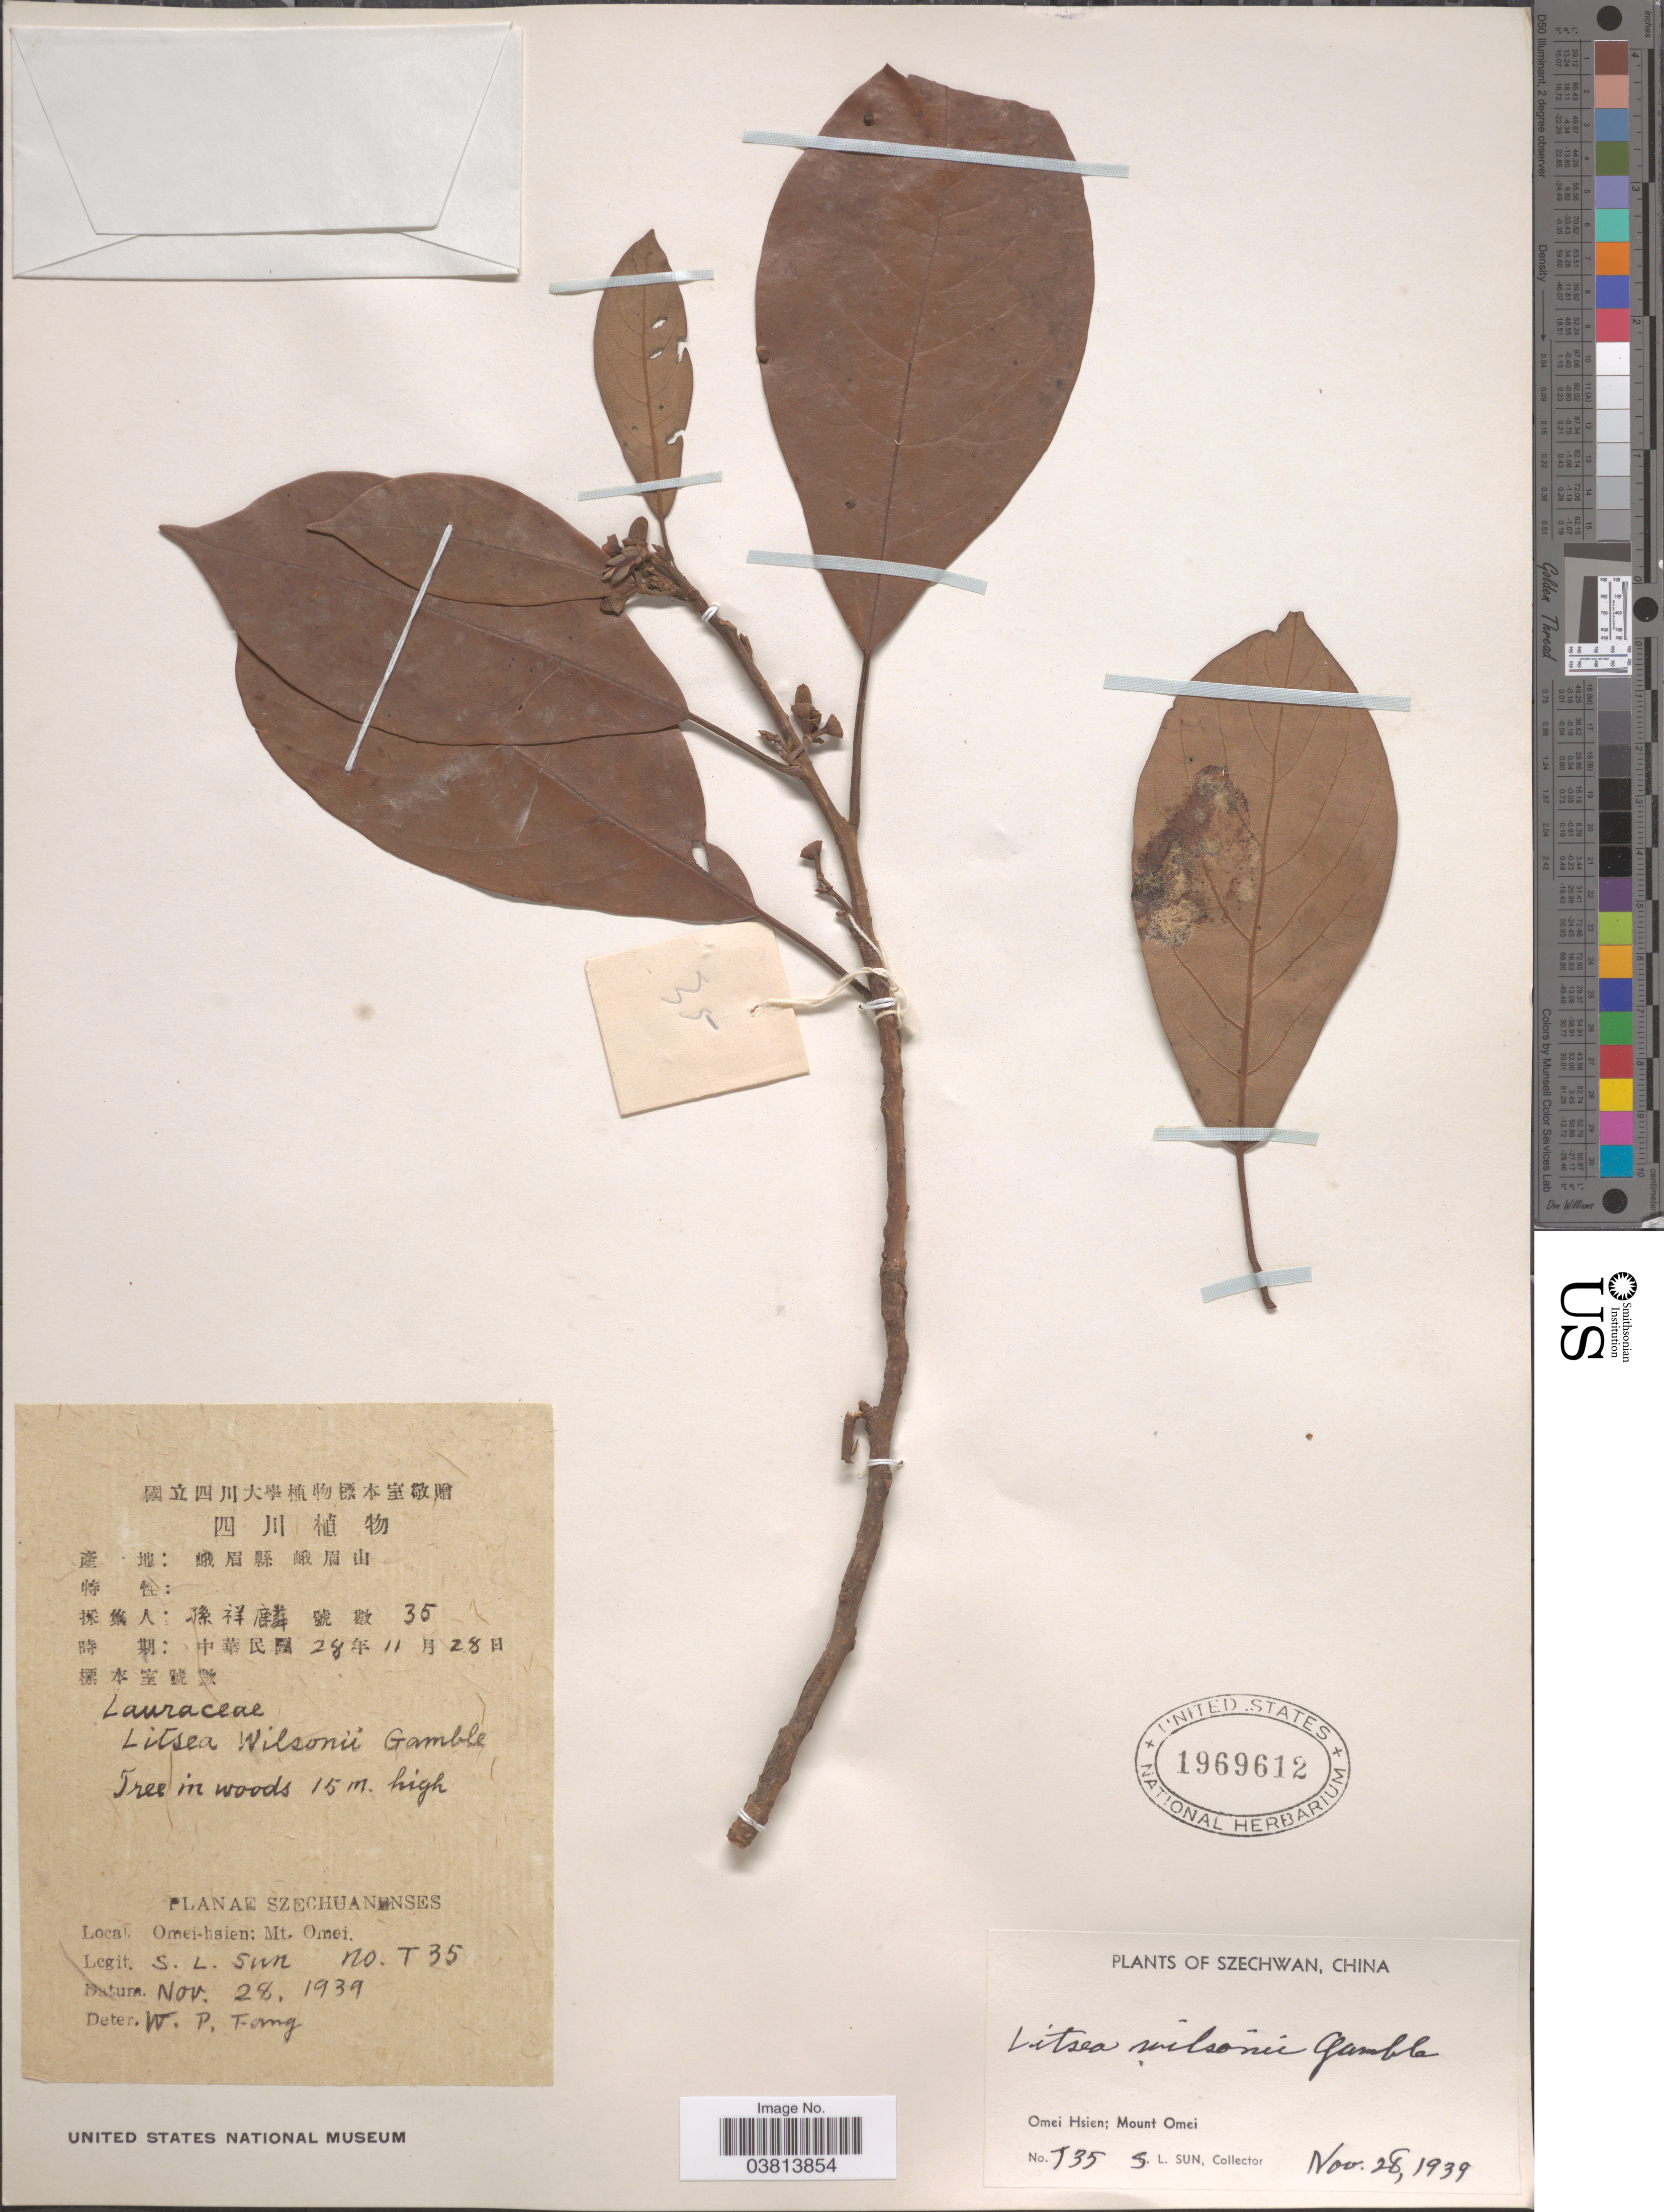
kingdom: Plantae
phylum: Tracheophyta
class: Magnoliopsida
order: Laurales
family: Lauraceae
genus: Litsea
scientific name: Litsea wilsonii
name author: Gamble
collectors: S. L. Sun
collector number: T35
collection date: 1939-11-28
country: China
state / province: Sichuan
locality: Szechwan. Omei Hsien; Mount Omei.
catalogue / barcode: US 1969612